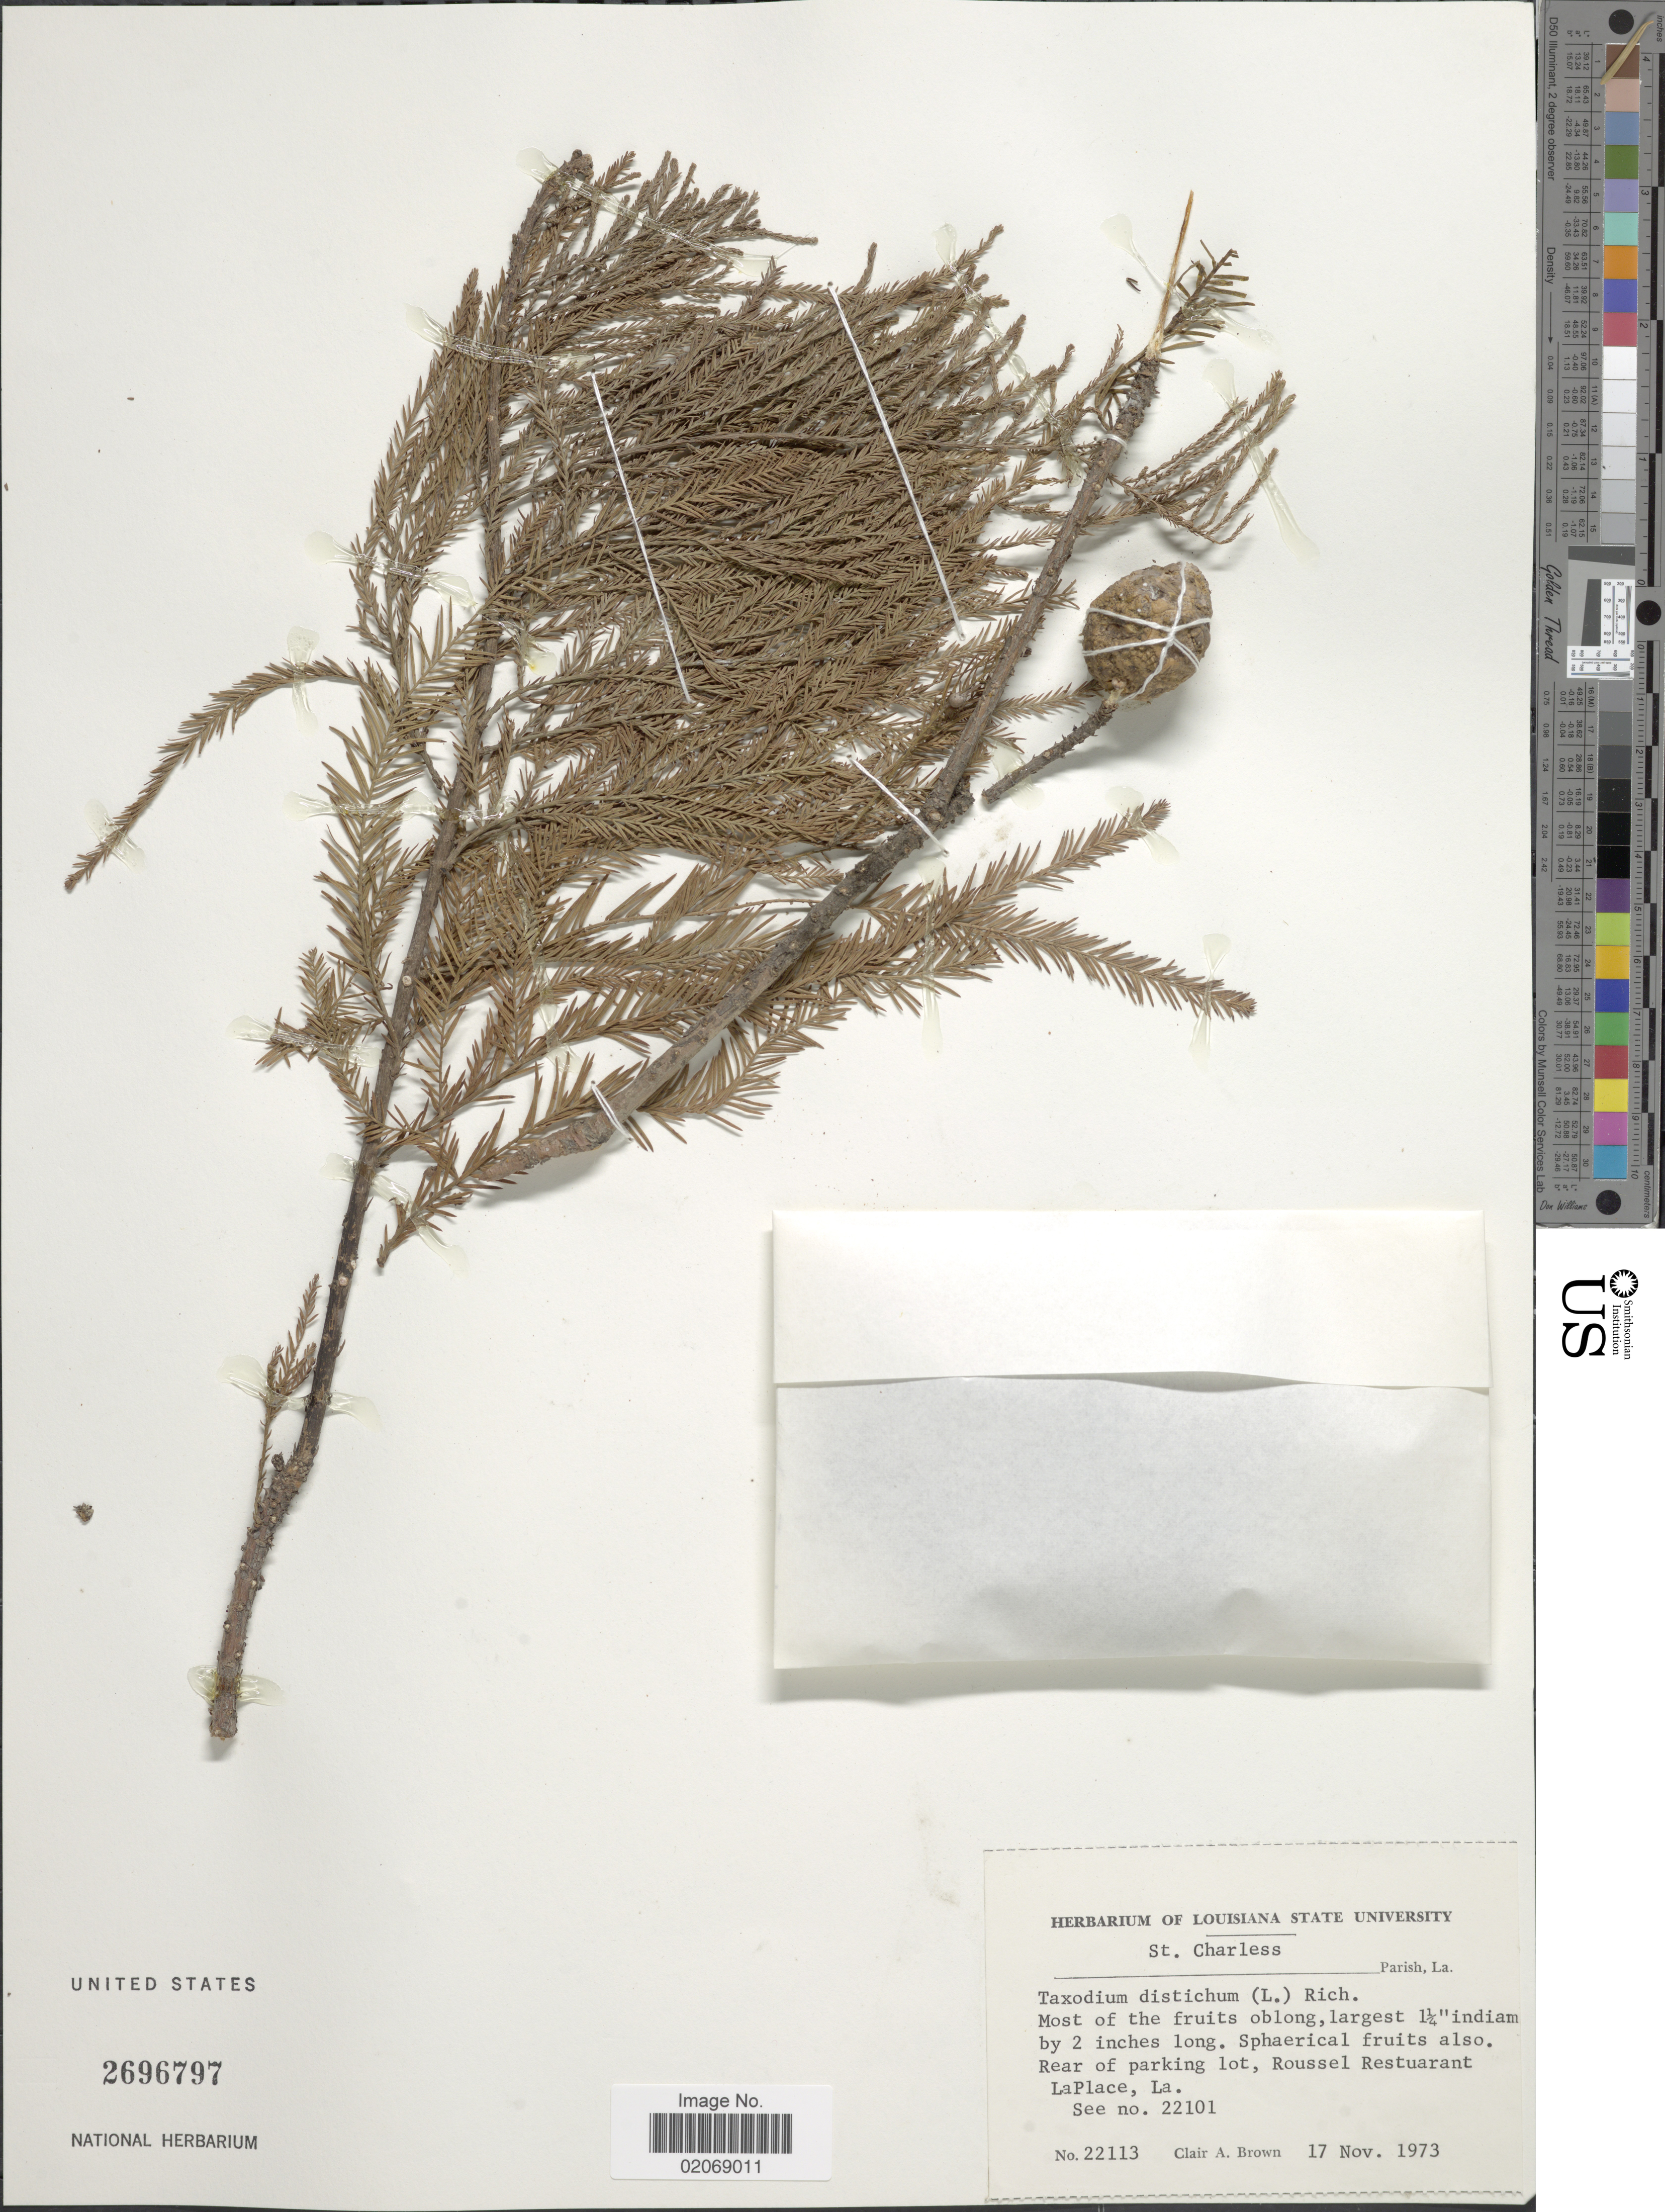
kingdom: Plantae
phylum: Tracheophyta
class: Pinopsida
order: Pinales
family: Cupressaceae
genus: Taxodium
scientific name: Taxodium distichum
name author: (L.) Rich.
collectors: C. A. Brown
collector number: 22113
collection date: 1973-11-17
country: United States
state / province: Louisiana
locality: St. Charless, Rear of parking lot, Roussel Restaurant LaPlace, la.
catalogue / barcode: US 2696797